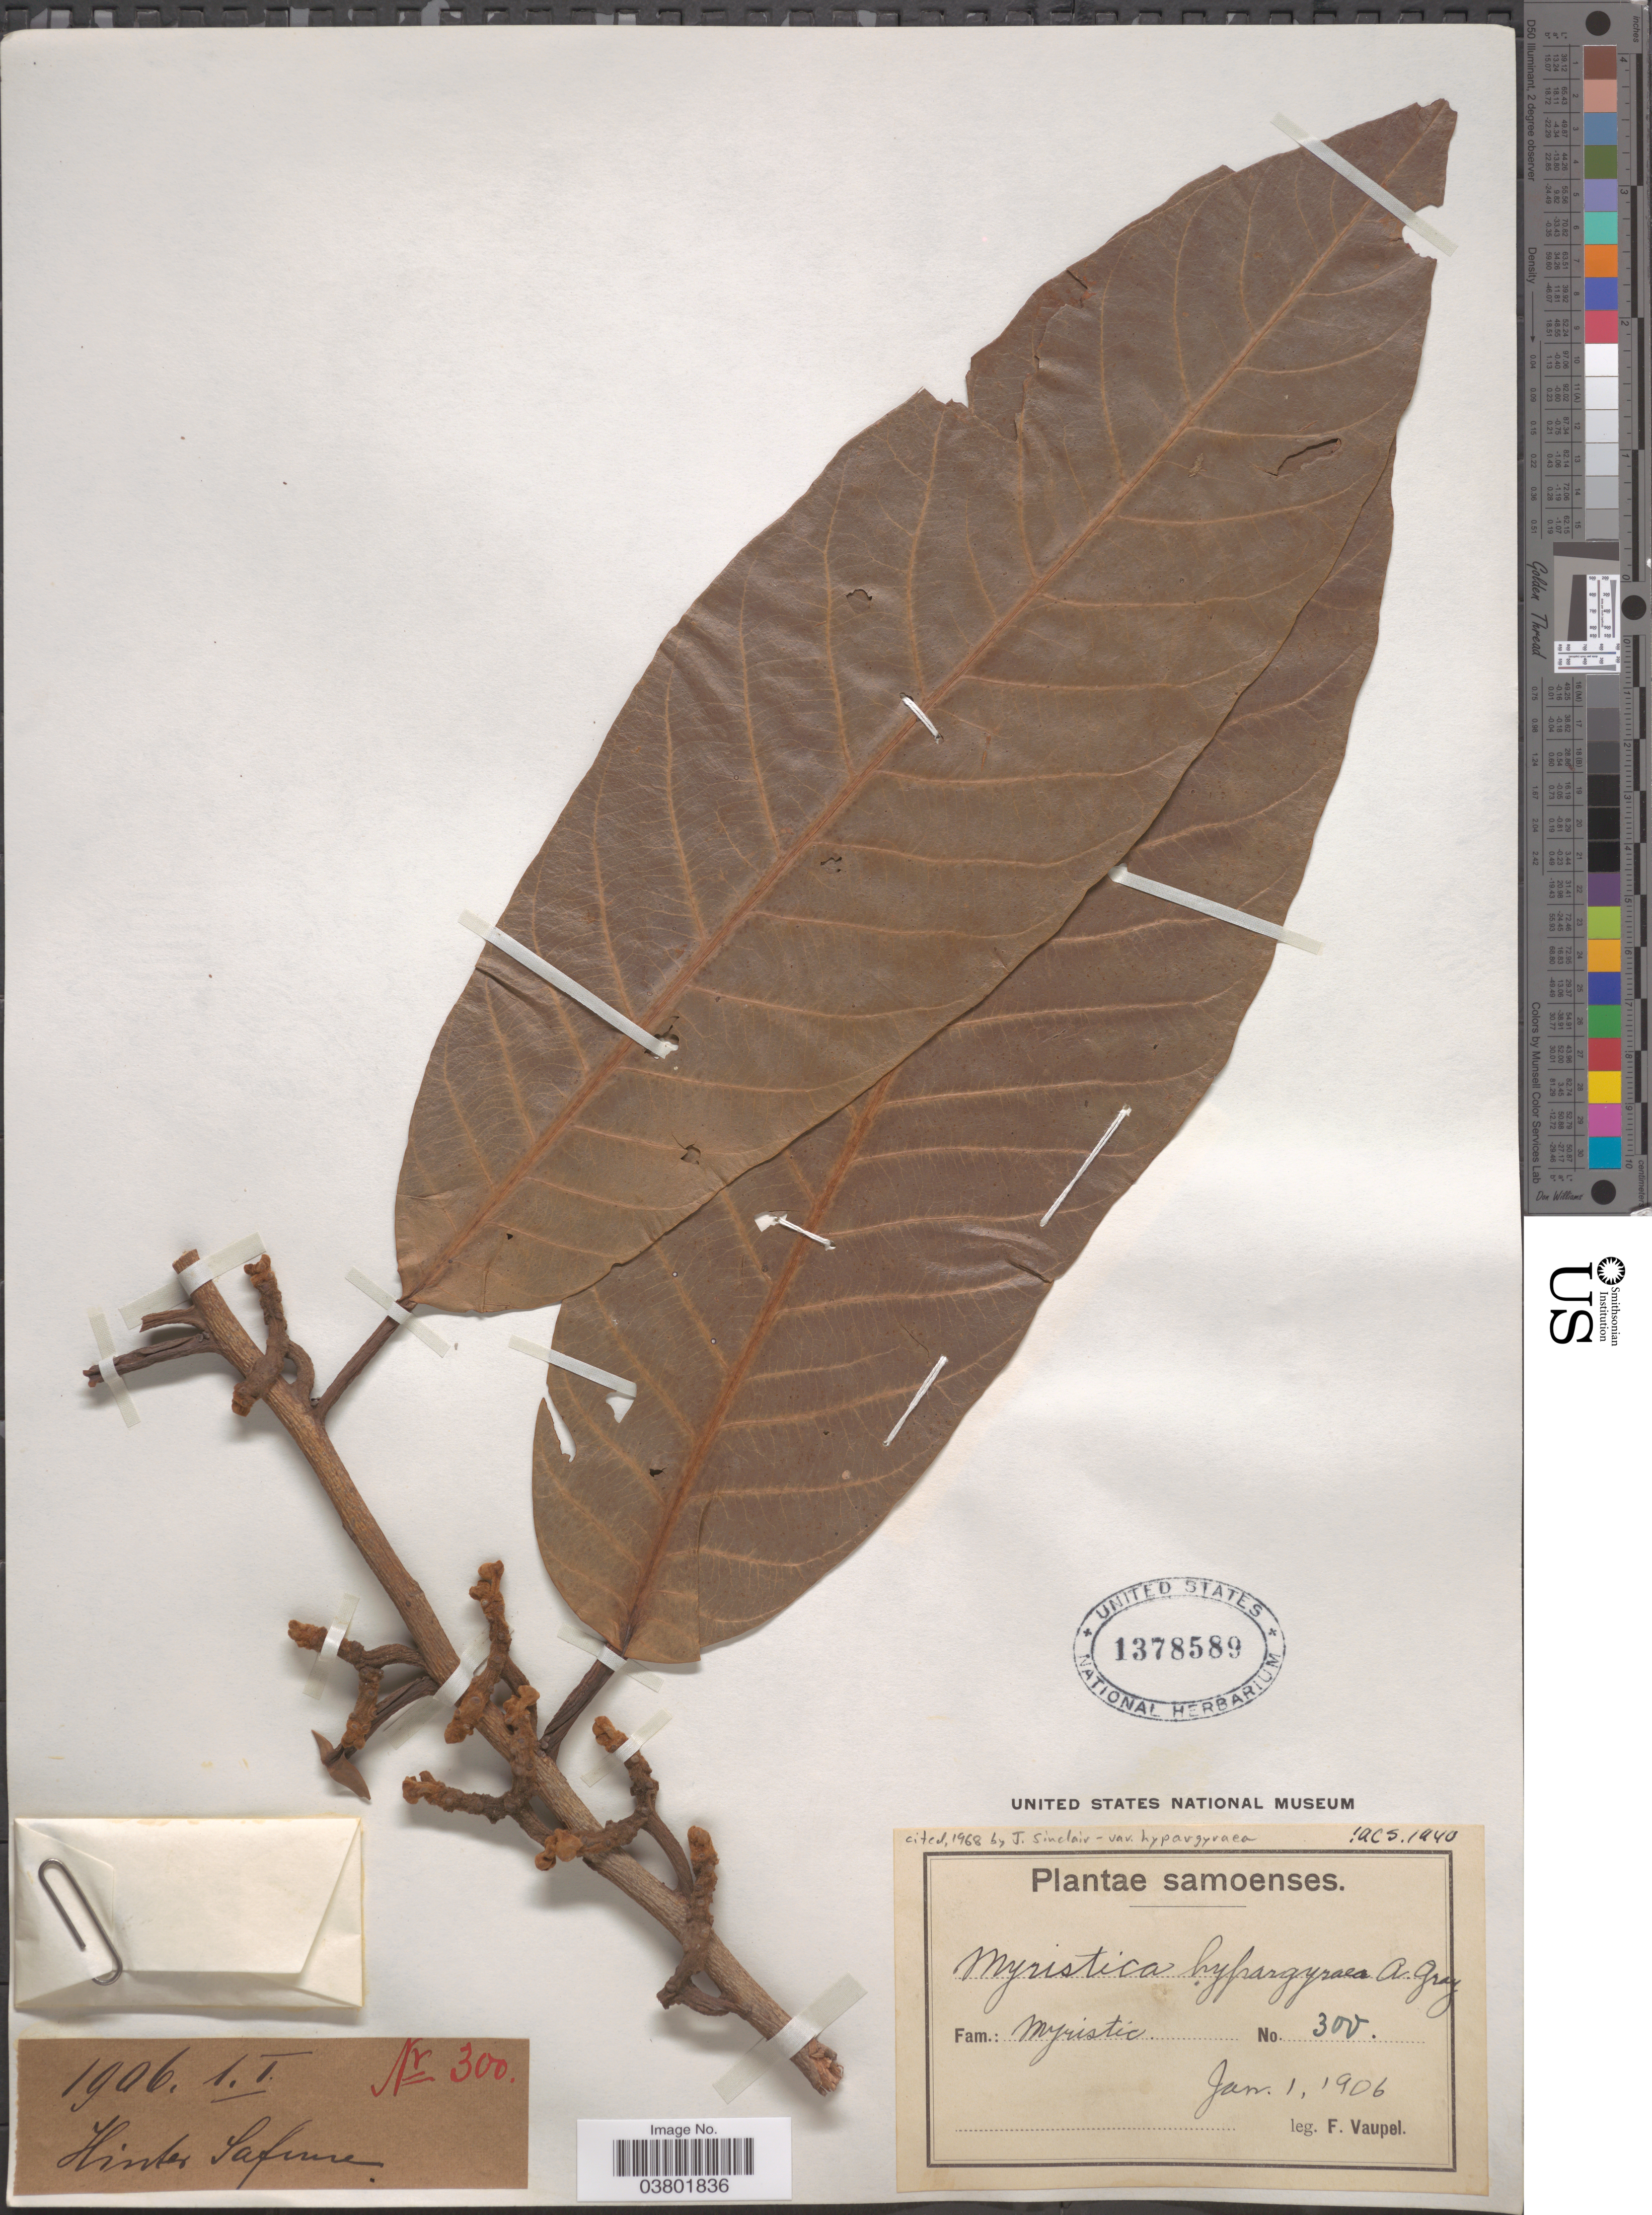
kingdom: Plantae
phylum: Tracheophyta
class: Magnoliopsida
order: Magnoliales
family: Myristicaceae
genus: Myristica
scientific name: Myristica hypargyraea subsp. hypargyraea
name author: A. Gray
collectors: F. Vaupel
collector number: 300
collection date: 1906-01-01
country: Samoa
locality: Samoenses. Hinter Safune.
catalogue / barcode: US 1378589